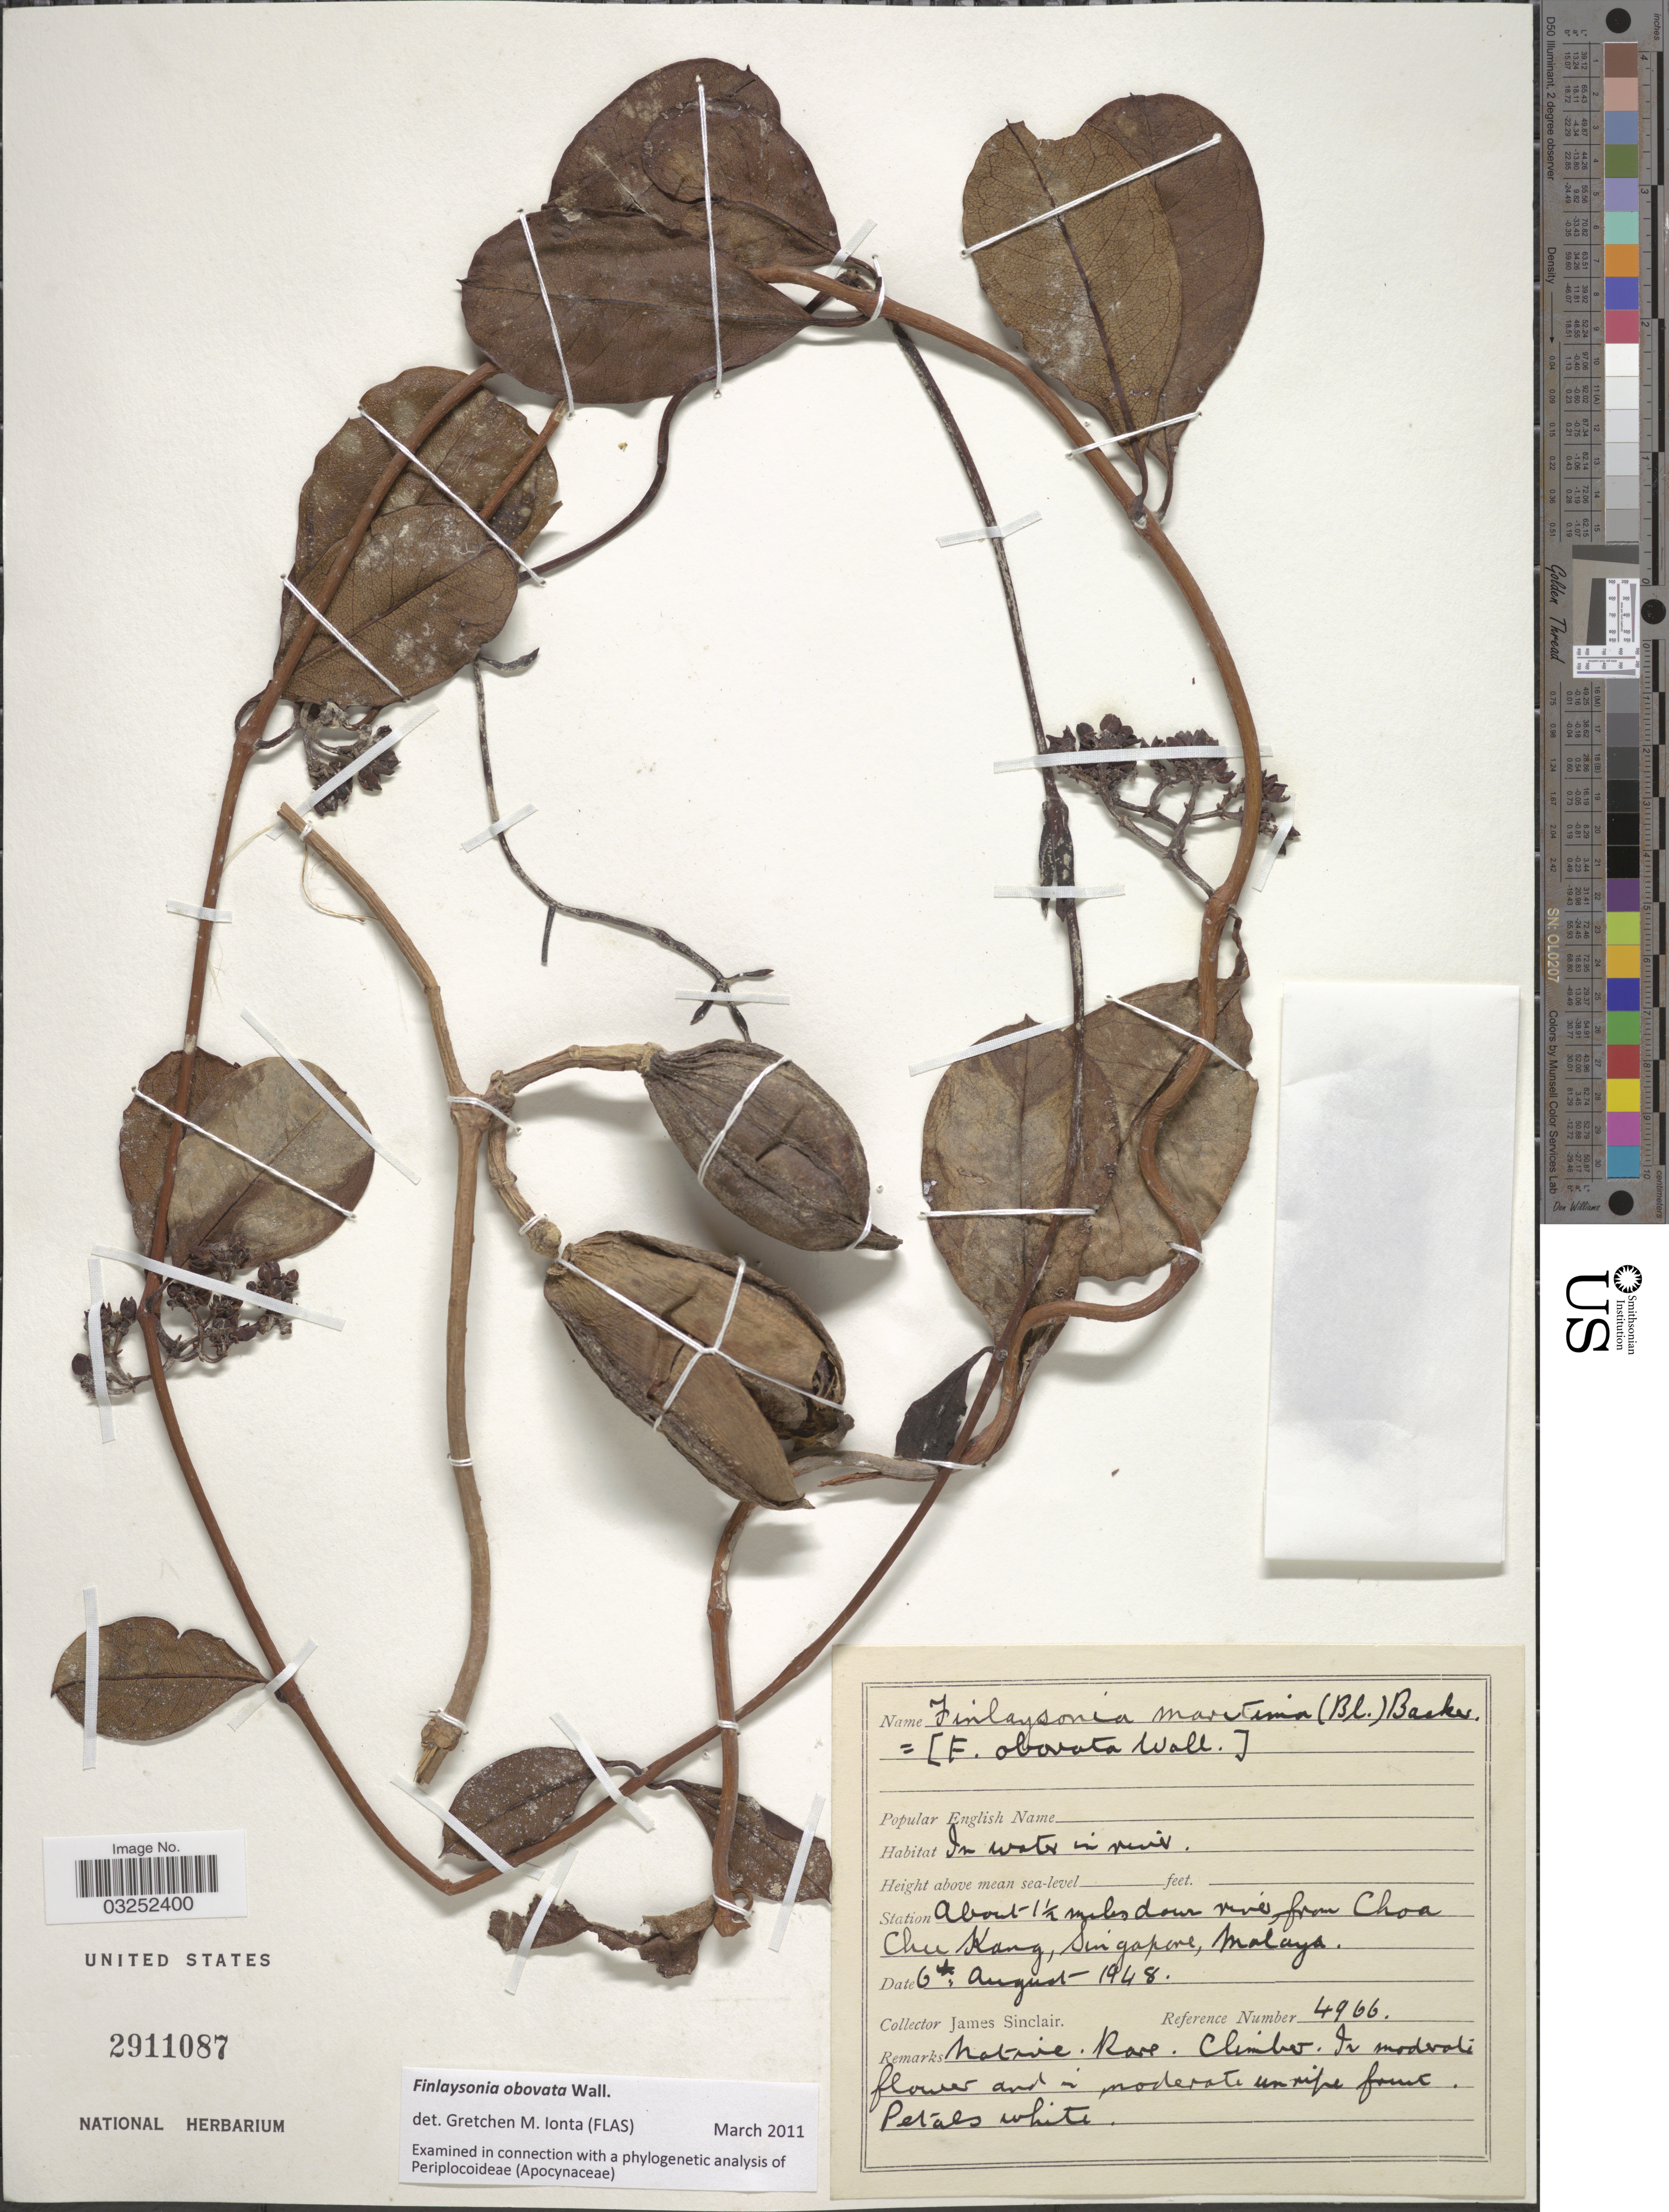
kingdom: Plantae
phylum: Tracheophyta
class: Magnoliopsida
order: Gentianales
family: Apocynaceae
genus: Finlaysonia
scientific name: Finlaysonia obovata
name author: Wall.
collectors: J. Sinclair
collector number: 4966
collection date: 1948-08-06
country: Singapore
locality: About 1½ miles down river from Choa Chu Kang, Malaya.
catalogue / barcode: US 2911087